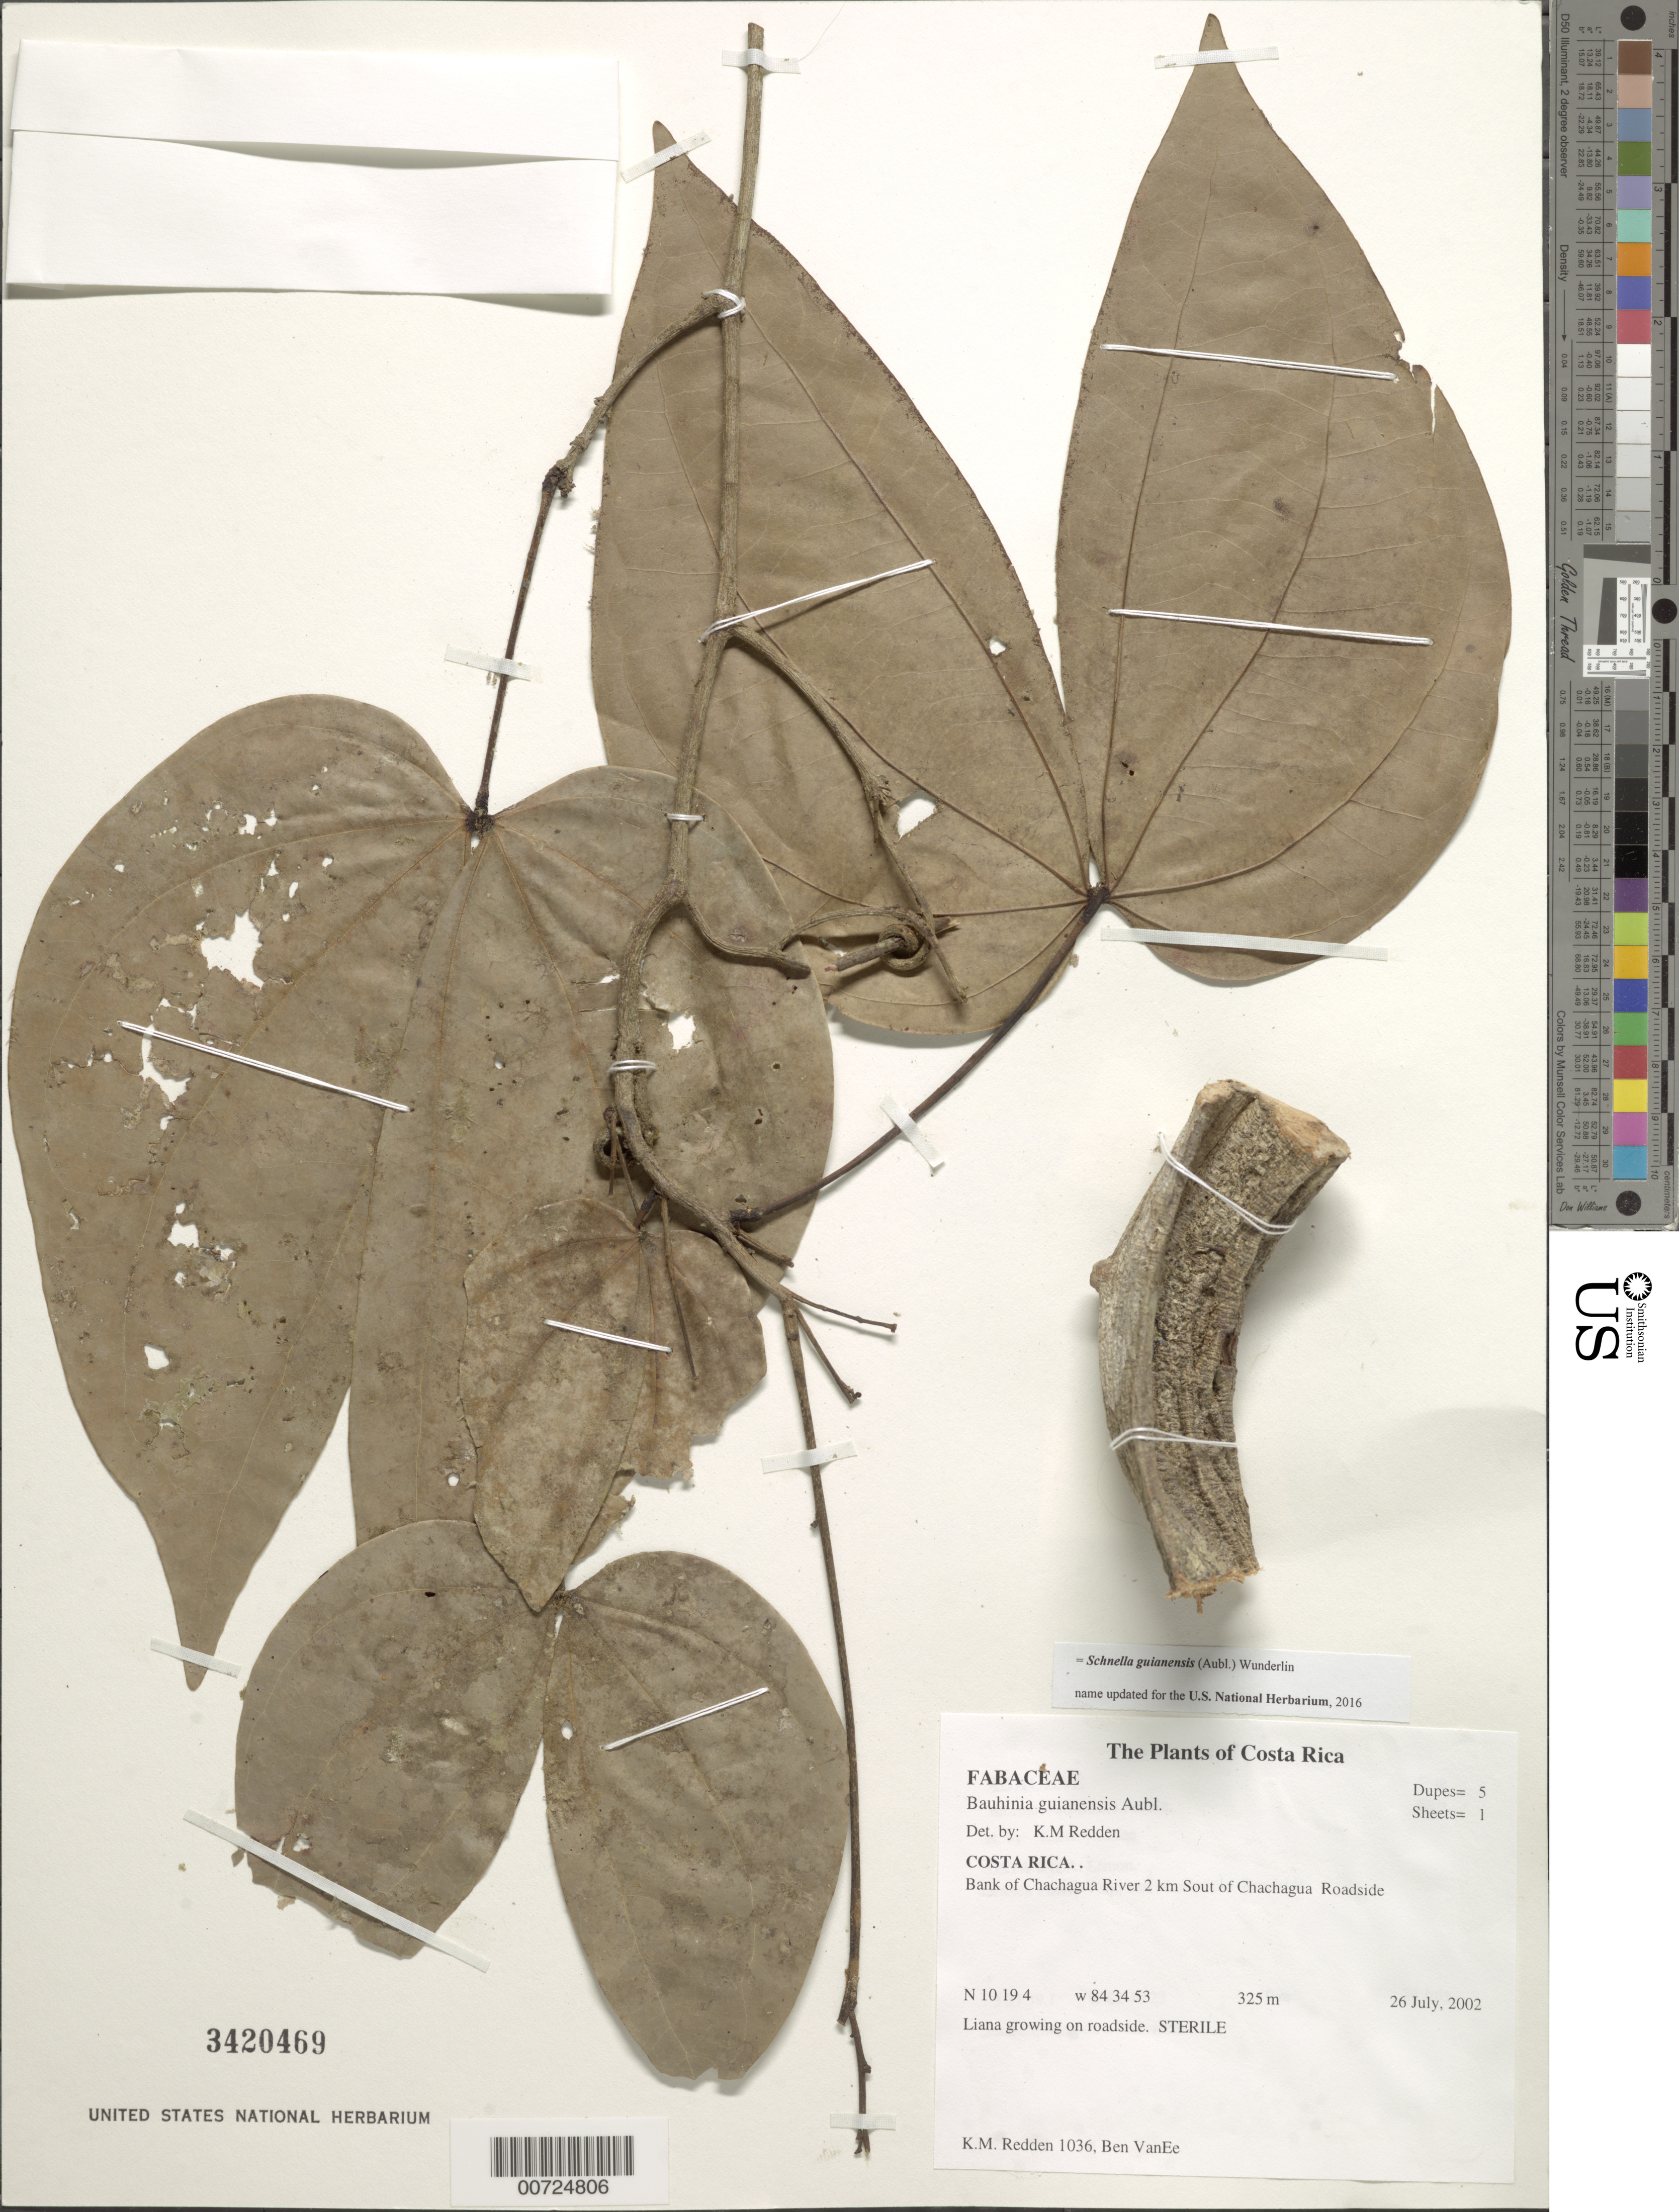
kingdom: Plantae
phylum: Tracheophyta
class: Magnoliopsida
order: Fabales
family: Fabaceae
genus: Schnella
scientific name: Schnella guianensis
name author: (Aubl.) Wunderlin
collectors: K. M. Redden & B. VanEe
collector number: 1036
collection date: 2002-07-26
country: Costa Rica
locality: Bank of chachagua River 2 km south of Chachagua Roadside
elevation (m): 325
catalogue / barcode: US 3420469